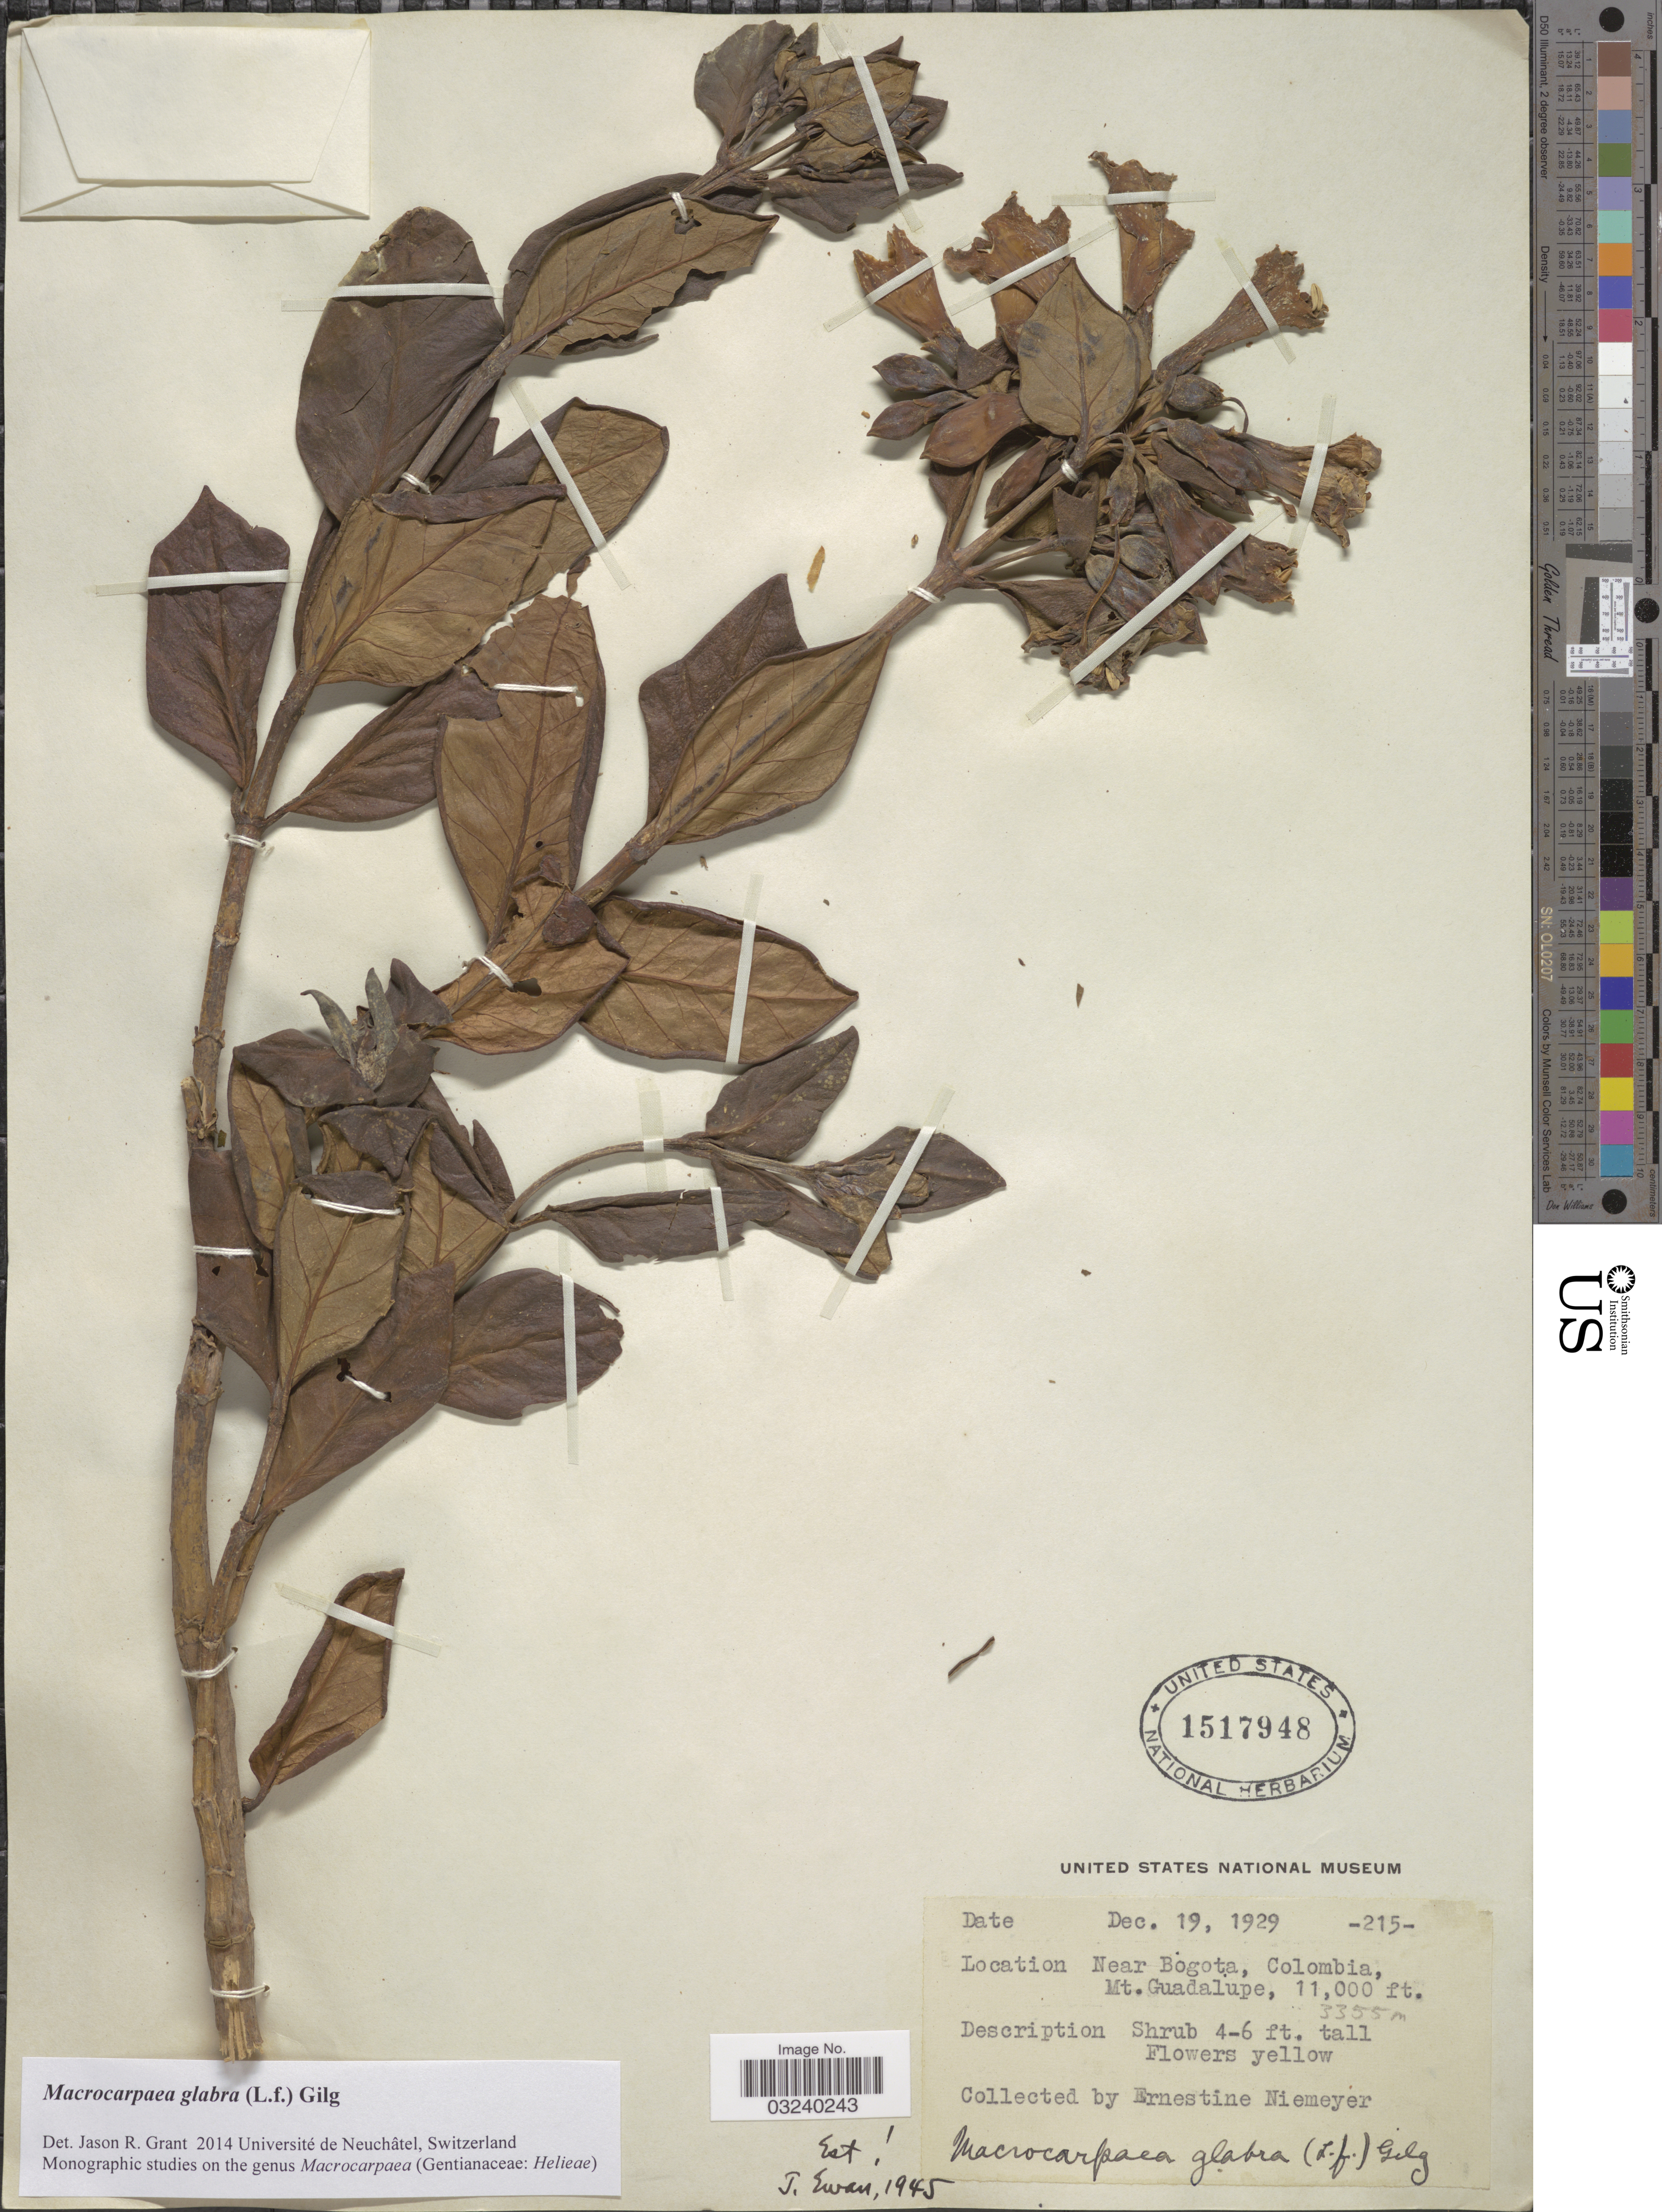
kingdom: Plantae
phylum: Tracheophyta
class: Magnoliopsida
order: Gentianales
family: Gentianaceae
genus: Macrocarpaea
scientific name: Macrocarpaea glabra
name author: (L. f.) Gilg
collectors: E. H. Niemeyer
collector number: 215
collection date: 1929-12-19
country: Colombia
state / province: Bogota D.C.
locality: Near Bogota, Mt. Guadalupe.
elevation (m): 3355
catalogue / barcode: US 1517948